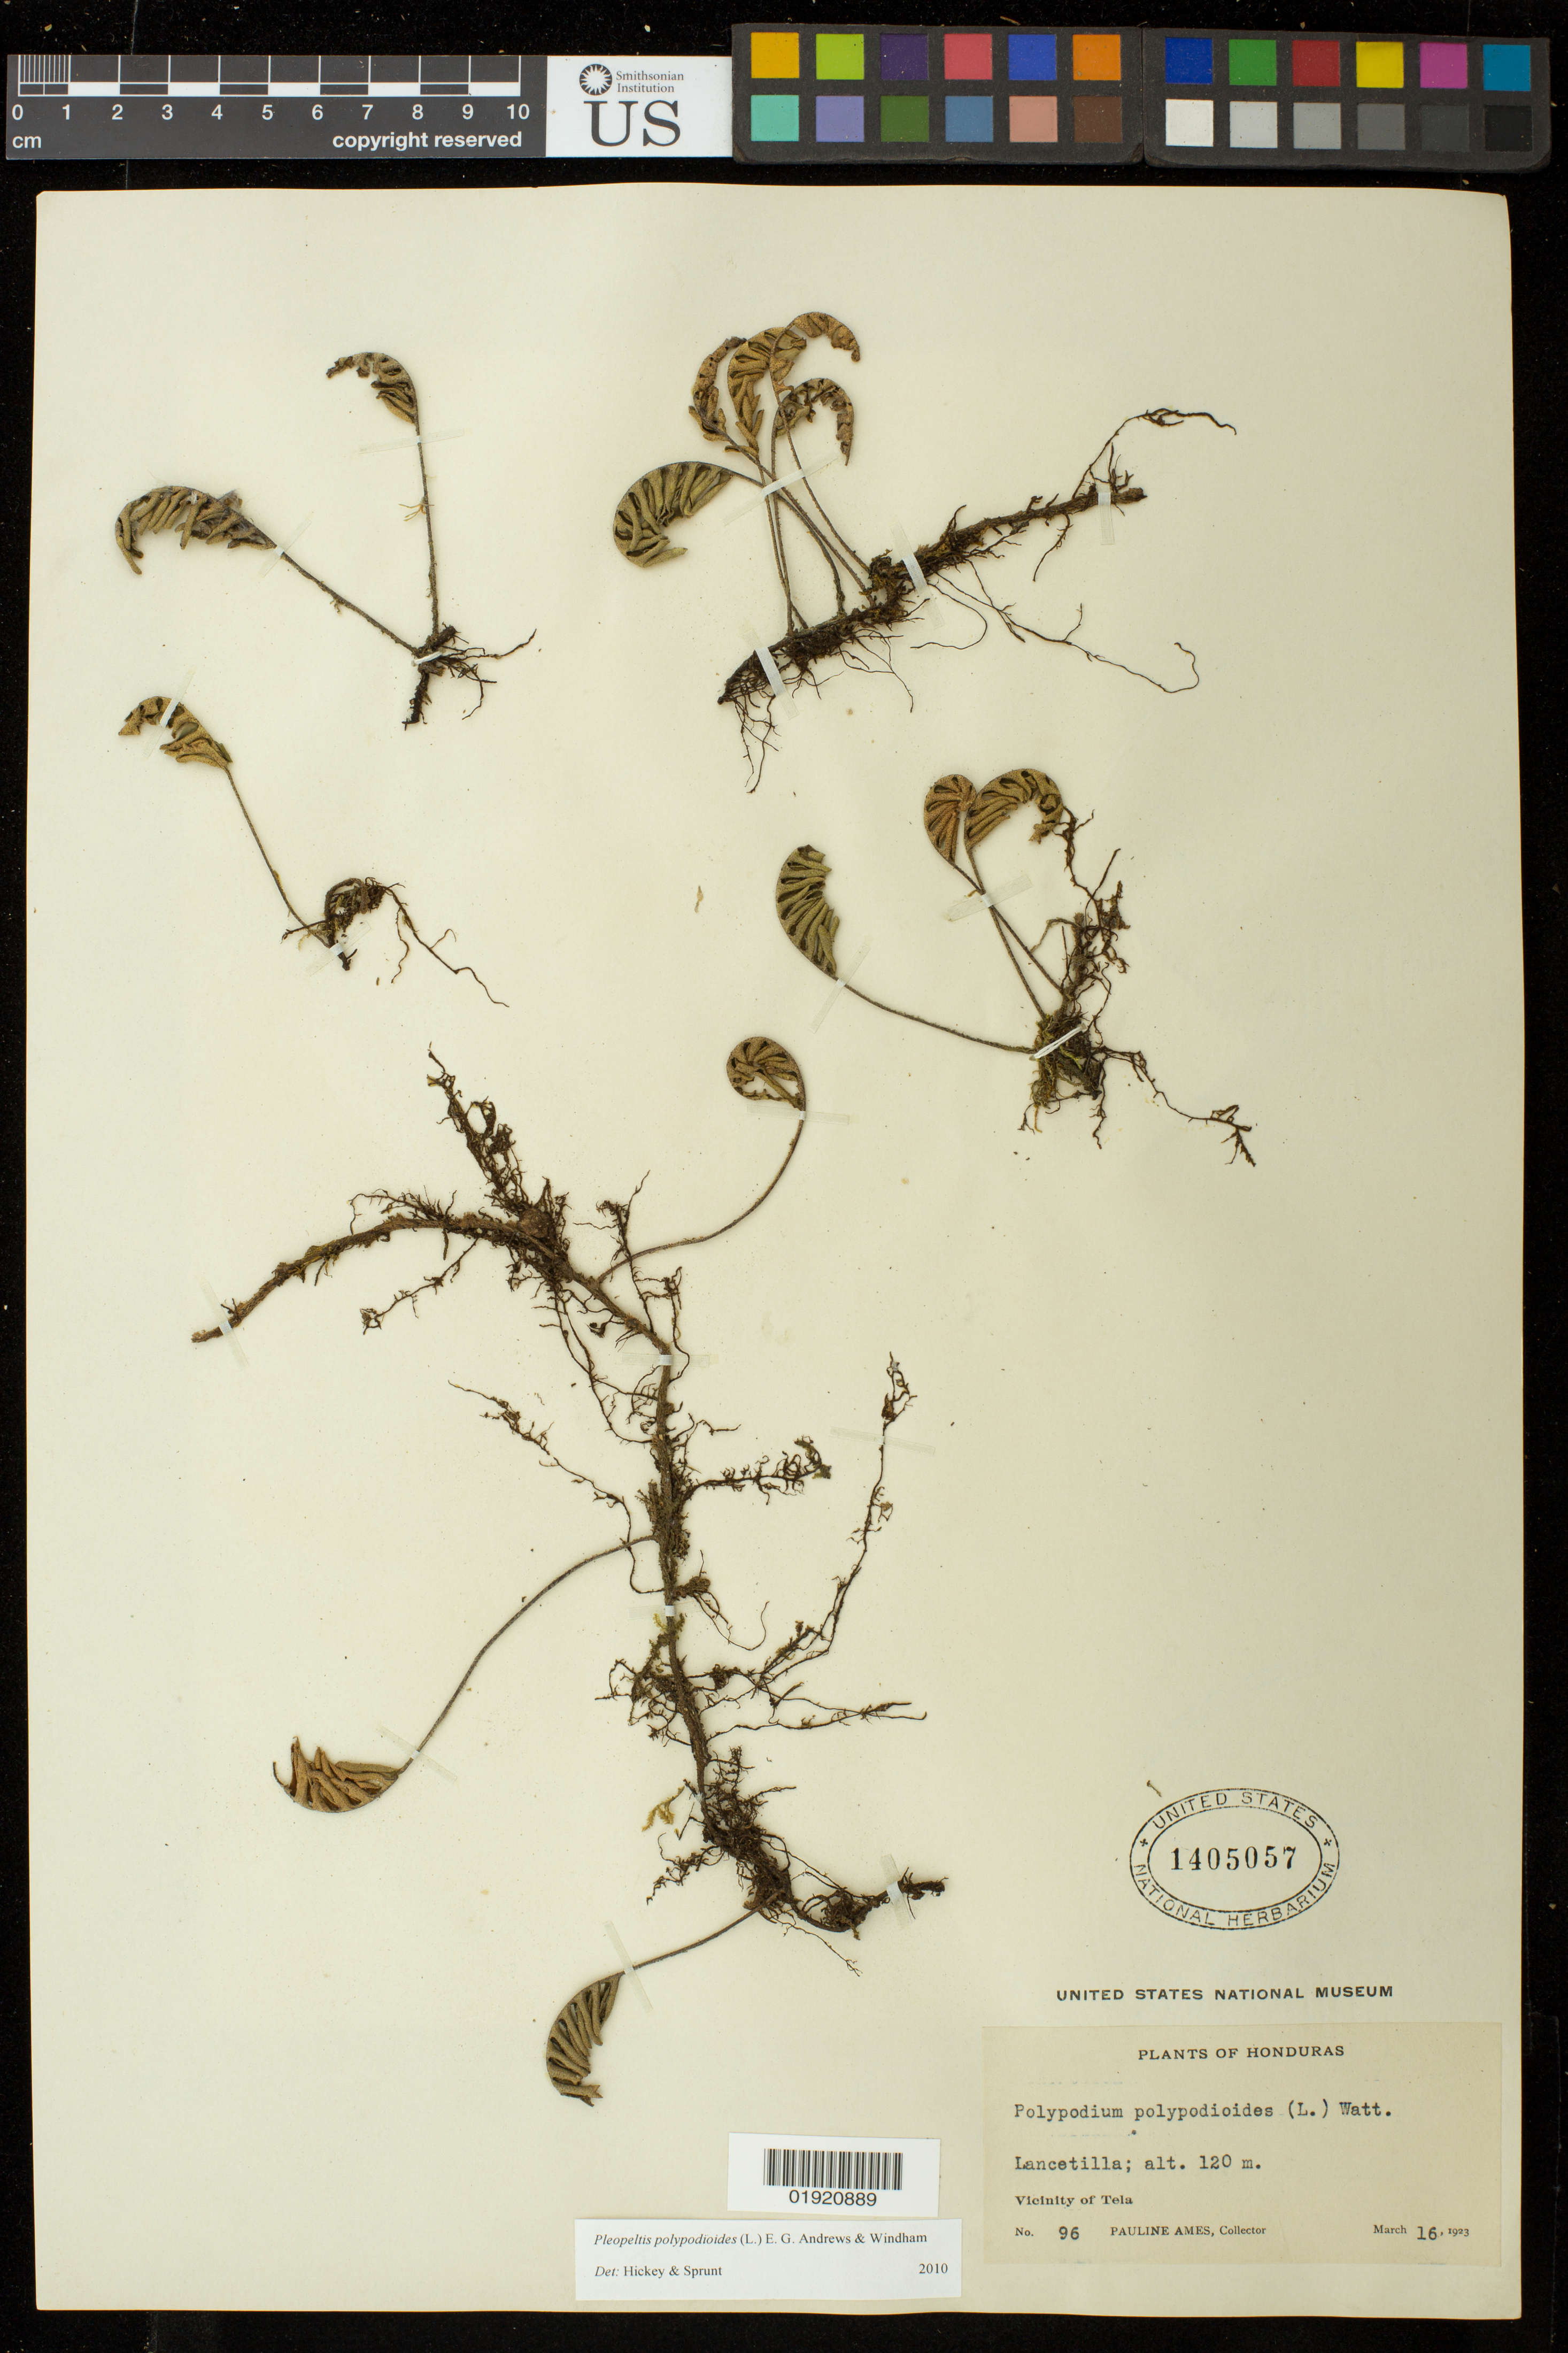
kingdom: Plantae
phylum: Tracheophyta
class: Polypodiopsida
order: Polypodiales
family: Polypodiaceae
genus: Pleopeltis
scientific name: Pleopeltis polypodioides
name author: (L.) E.G. Andrews & Windham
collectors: P. Ames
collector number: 96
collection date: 1923-03-16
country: Honduras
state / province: Atlántida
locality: Lancetilla. Vicinity of Tela.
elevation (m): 120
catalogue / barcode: US 1405057